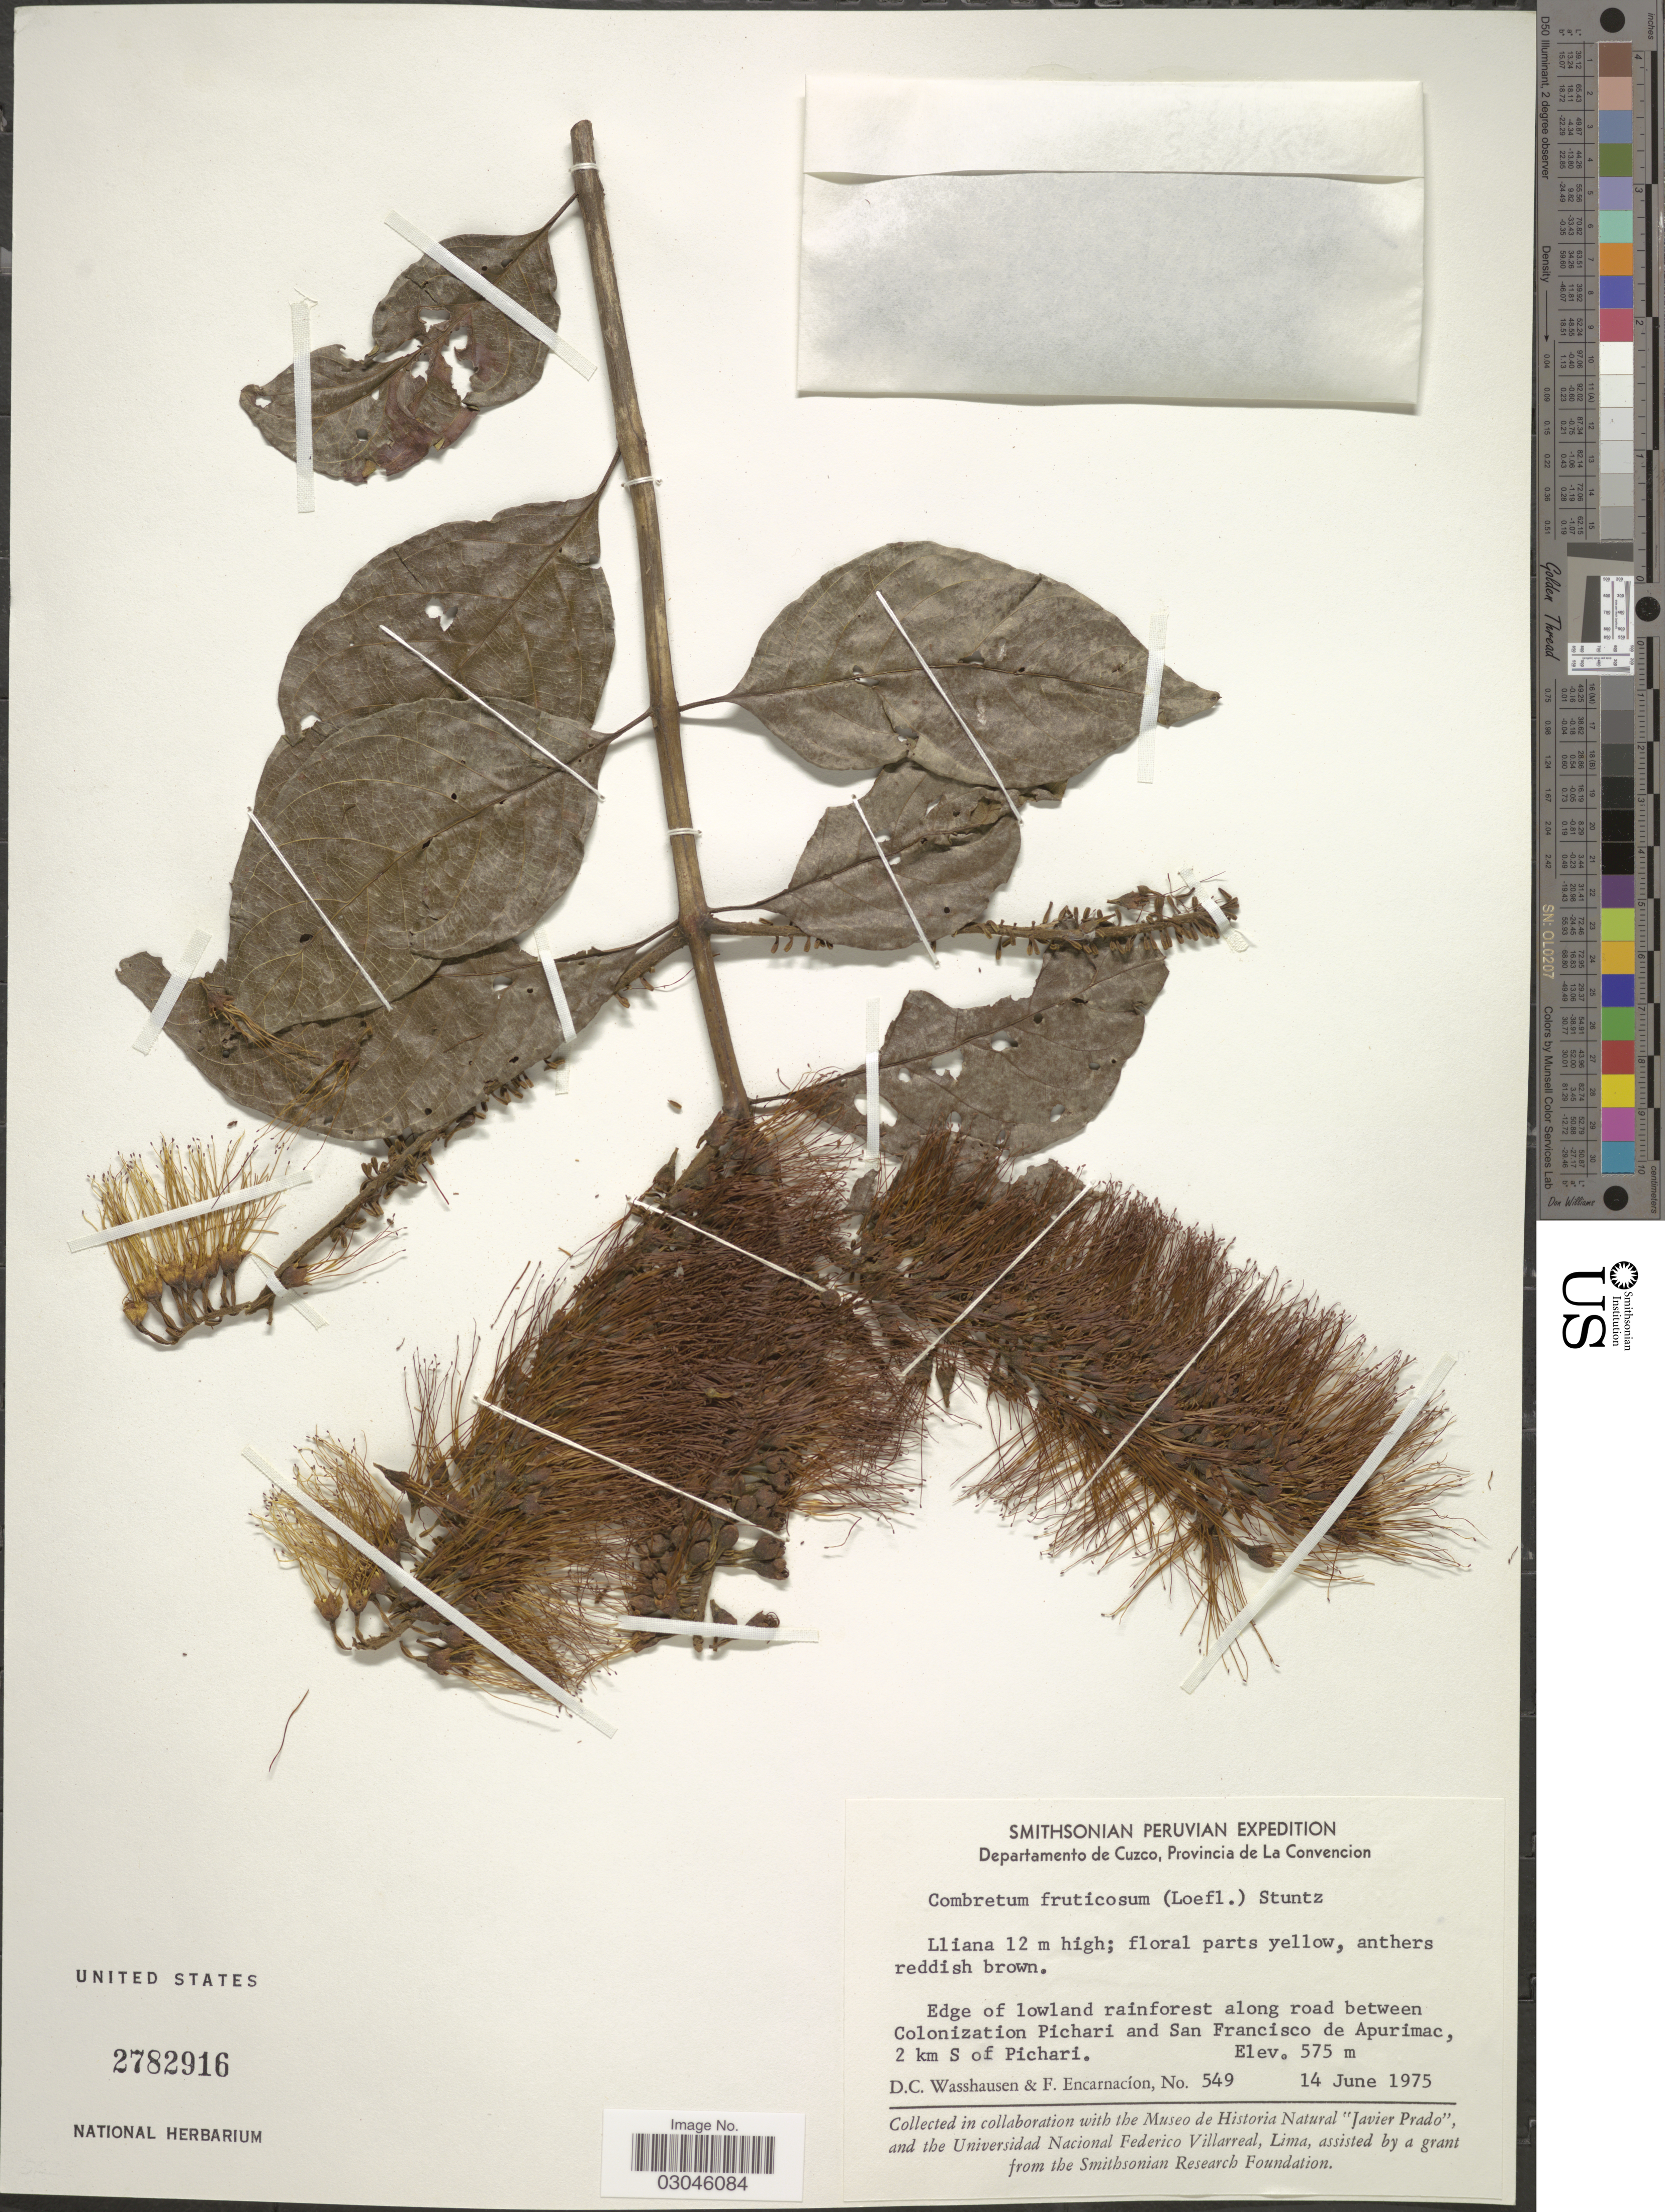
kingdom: Plantae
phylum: Tracheophyta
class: Magnoliopsida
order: Myrtales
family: Combretaceae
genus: Combretum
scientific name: Combretum fruticosum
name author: (Loefl.) Stuntz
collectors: D. C. Wasshausen & F. Encarnación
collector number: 549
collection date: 1975-06-14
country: Peru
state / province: Cusco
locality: Departamento de Cuzco, Provincia de La Convencion. Along road between Colonization Pichari and San Francisco de Apurímac, 2 km S of Pichari.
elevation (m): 575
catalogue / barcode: US 2782916